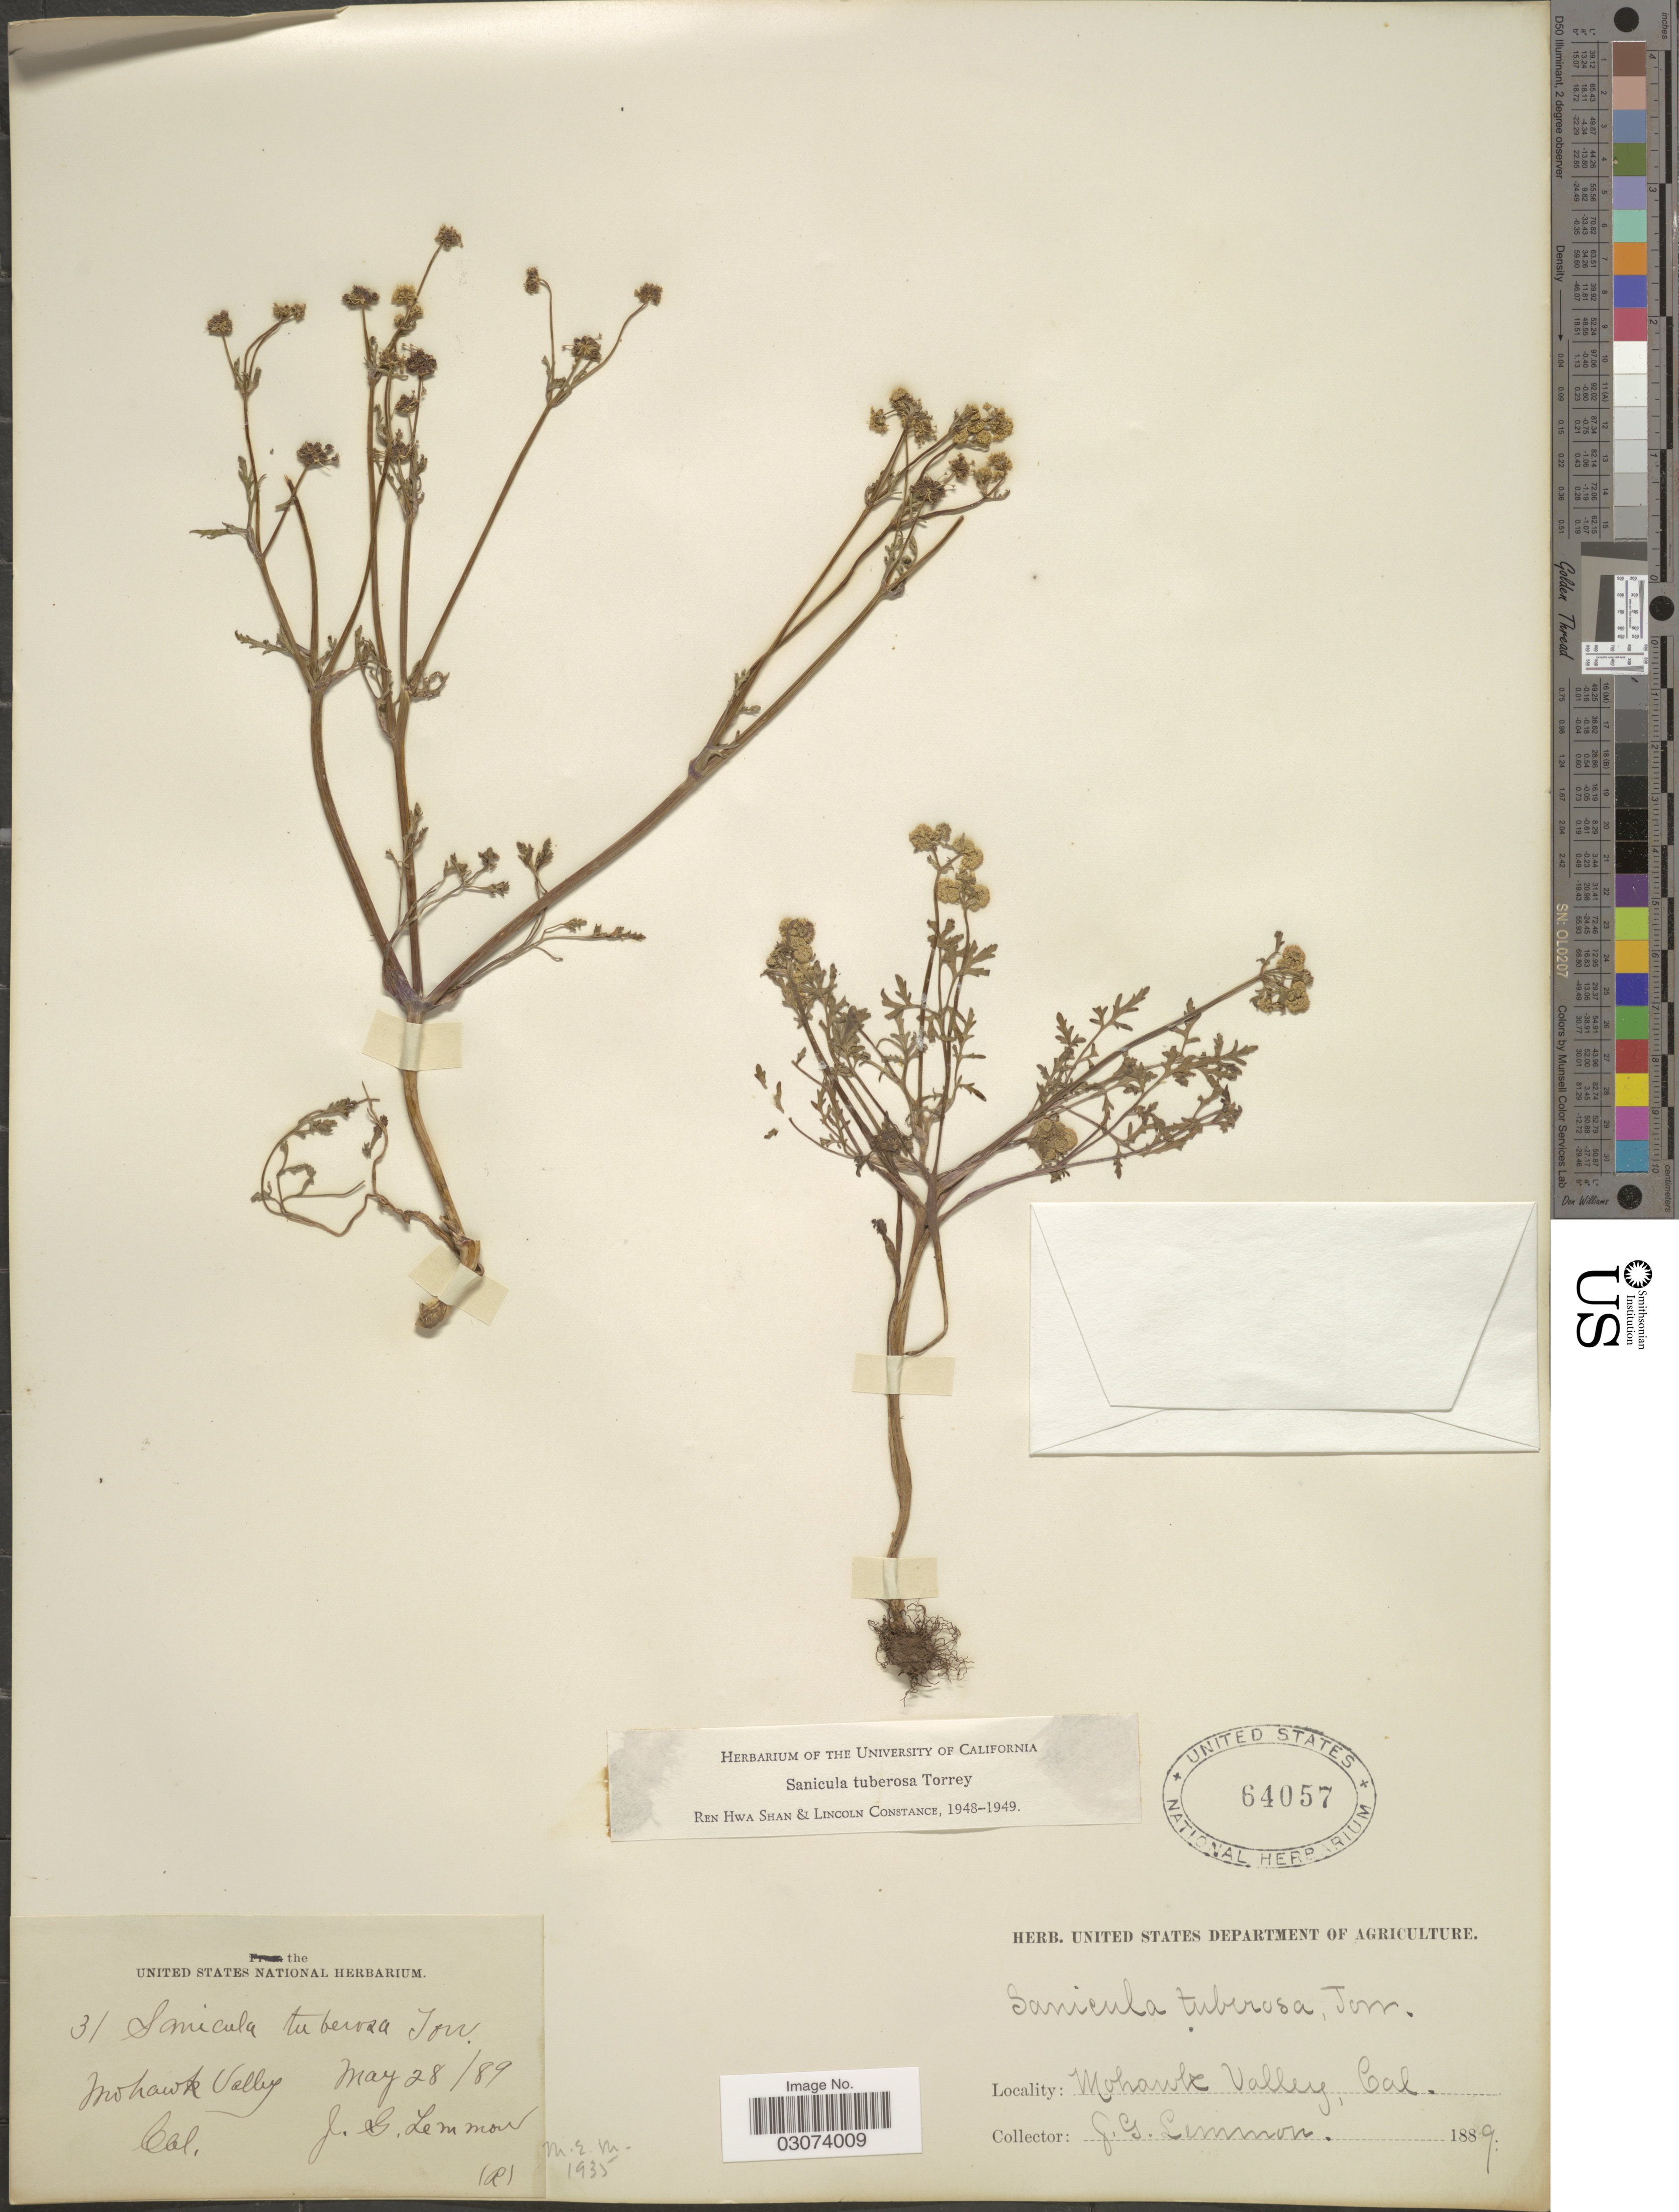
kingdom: Plantae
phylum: Tracheophyta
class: Magnoliopsida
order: Apiales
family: Apiaceae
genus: Sanicula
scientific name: Sanicula tuberosa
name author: Torr.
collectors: J. Lemmon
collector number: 31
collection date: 1889-05-28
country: United States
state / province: California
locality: Mohawk Valley.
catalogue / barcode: US 64057